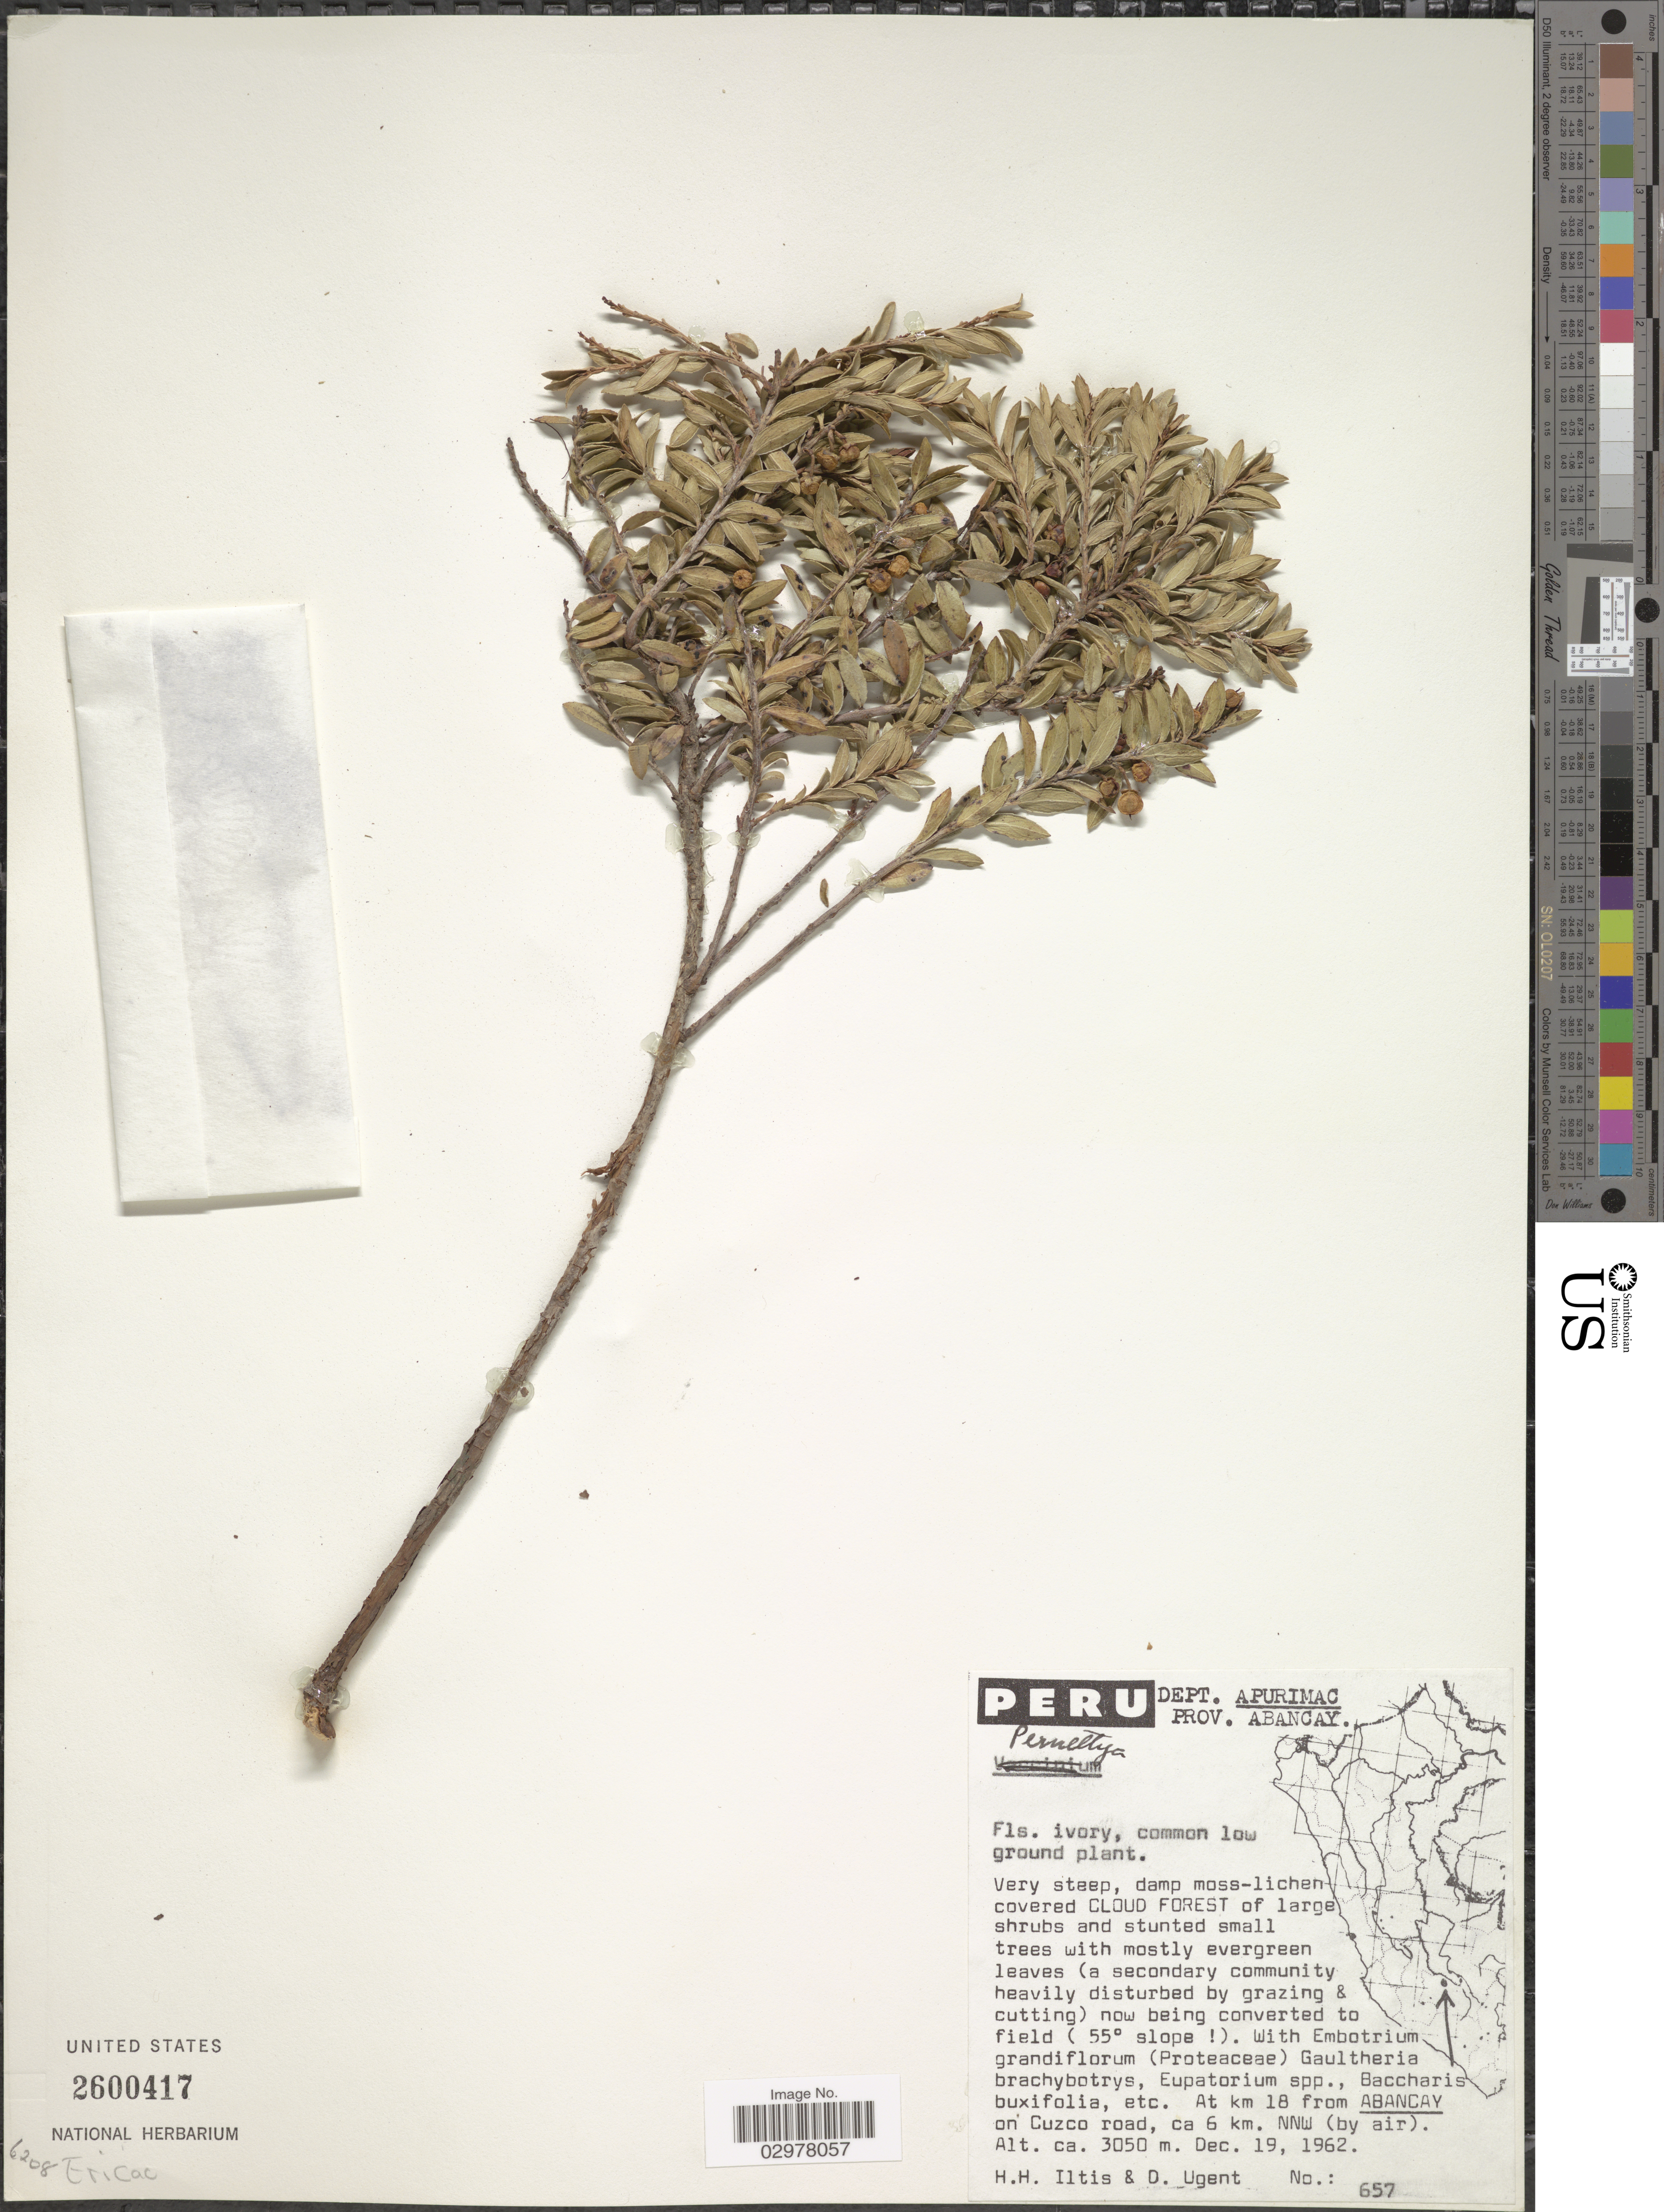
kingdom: Plantae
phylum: Tracheophyta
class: Magnoliopsida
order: Ericales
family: Ericaceae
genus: Pernettya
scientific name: Pernettya prostrata var. purpurea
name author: (D. Don ex G. Don) Sleumer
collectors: H. H. Iltis & D. Ugent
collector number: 657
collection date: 1962-12-19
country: Peru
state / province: Apurímac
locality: Dept. Apurimac. Prov. Abancay. At km 18 from Abancay on Cuzco road, ca 6 km. NNW (by air).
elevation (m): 3050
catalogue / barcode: US 2600417